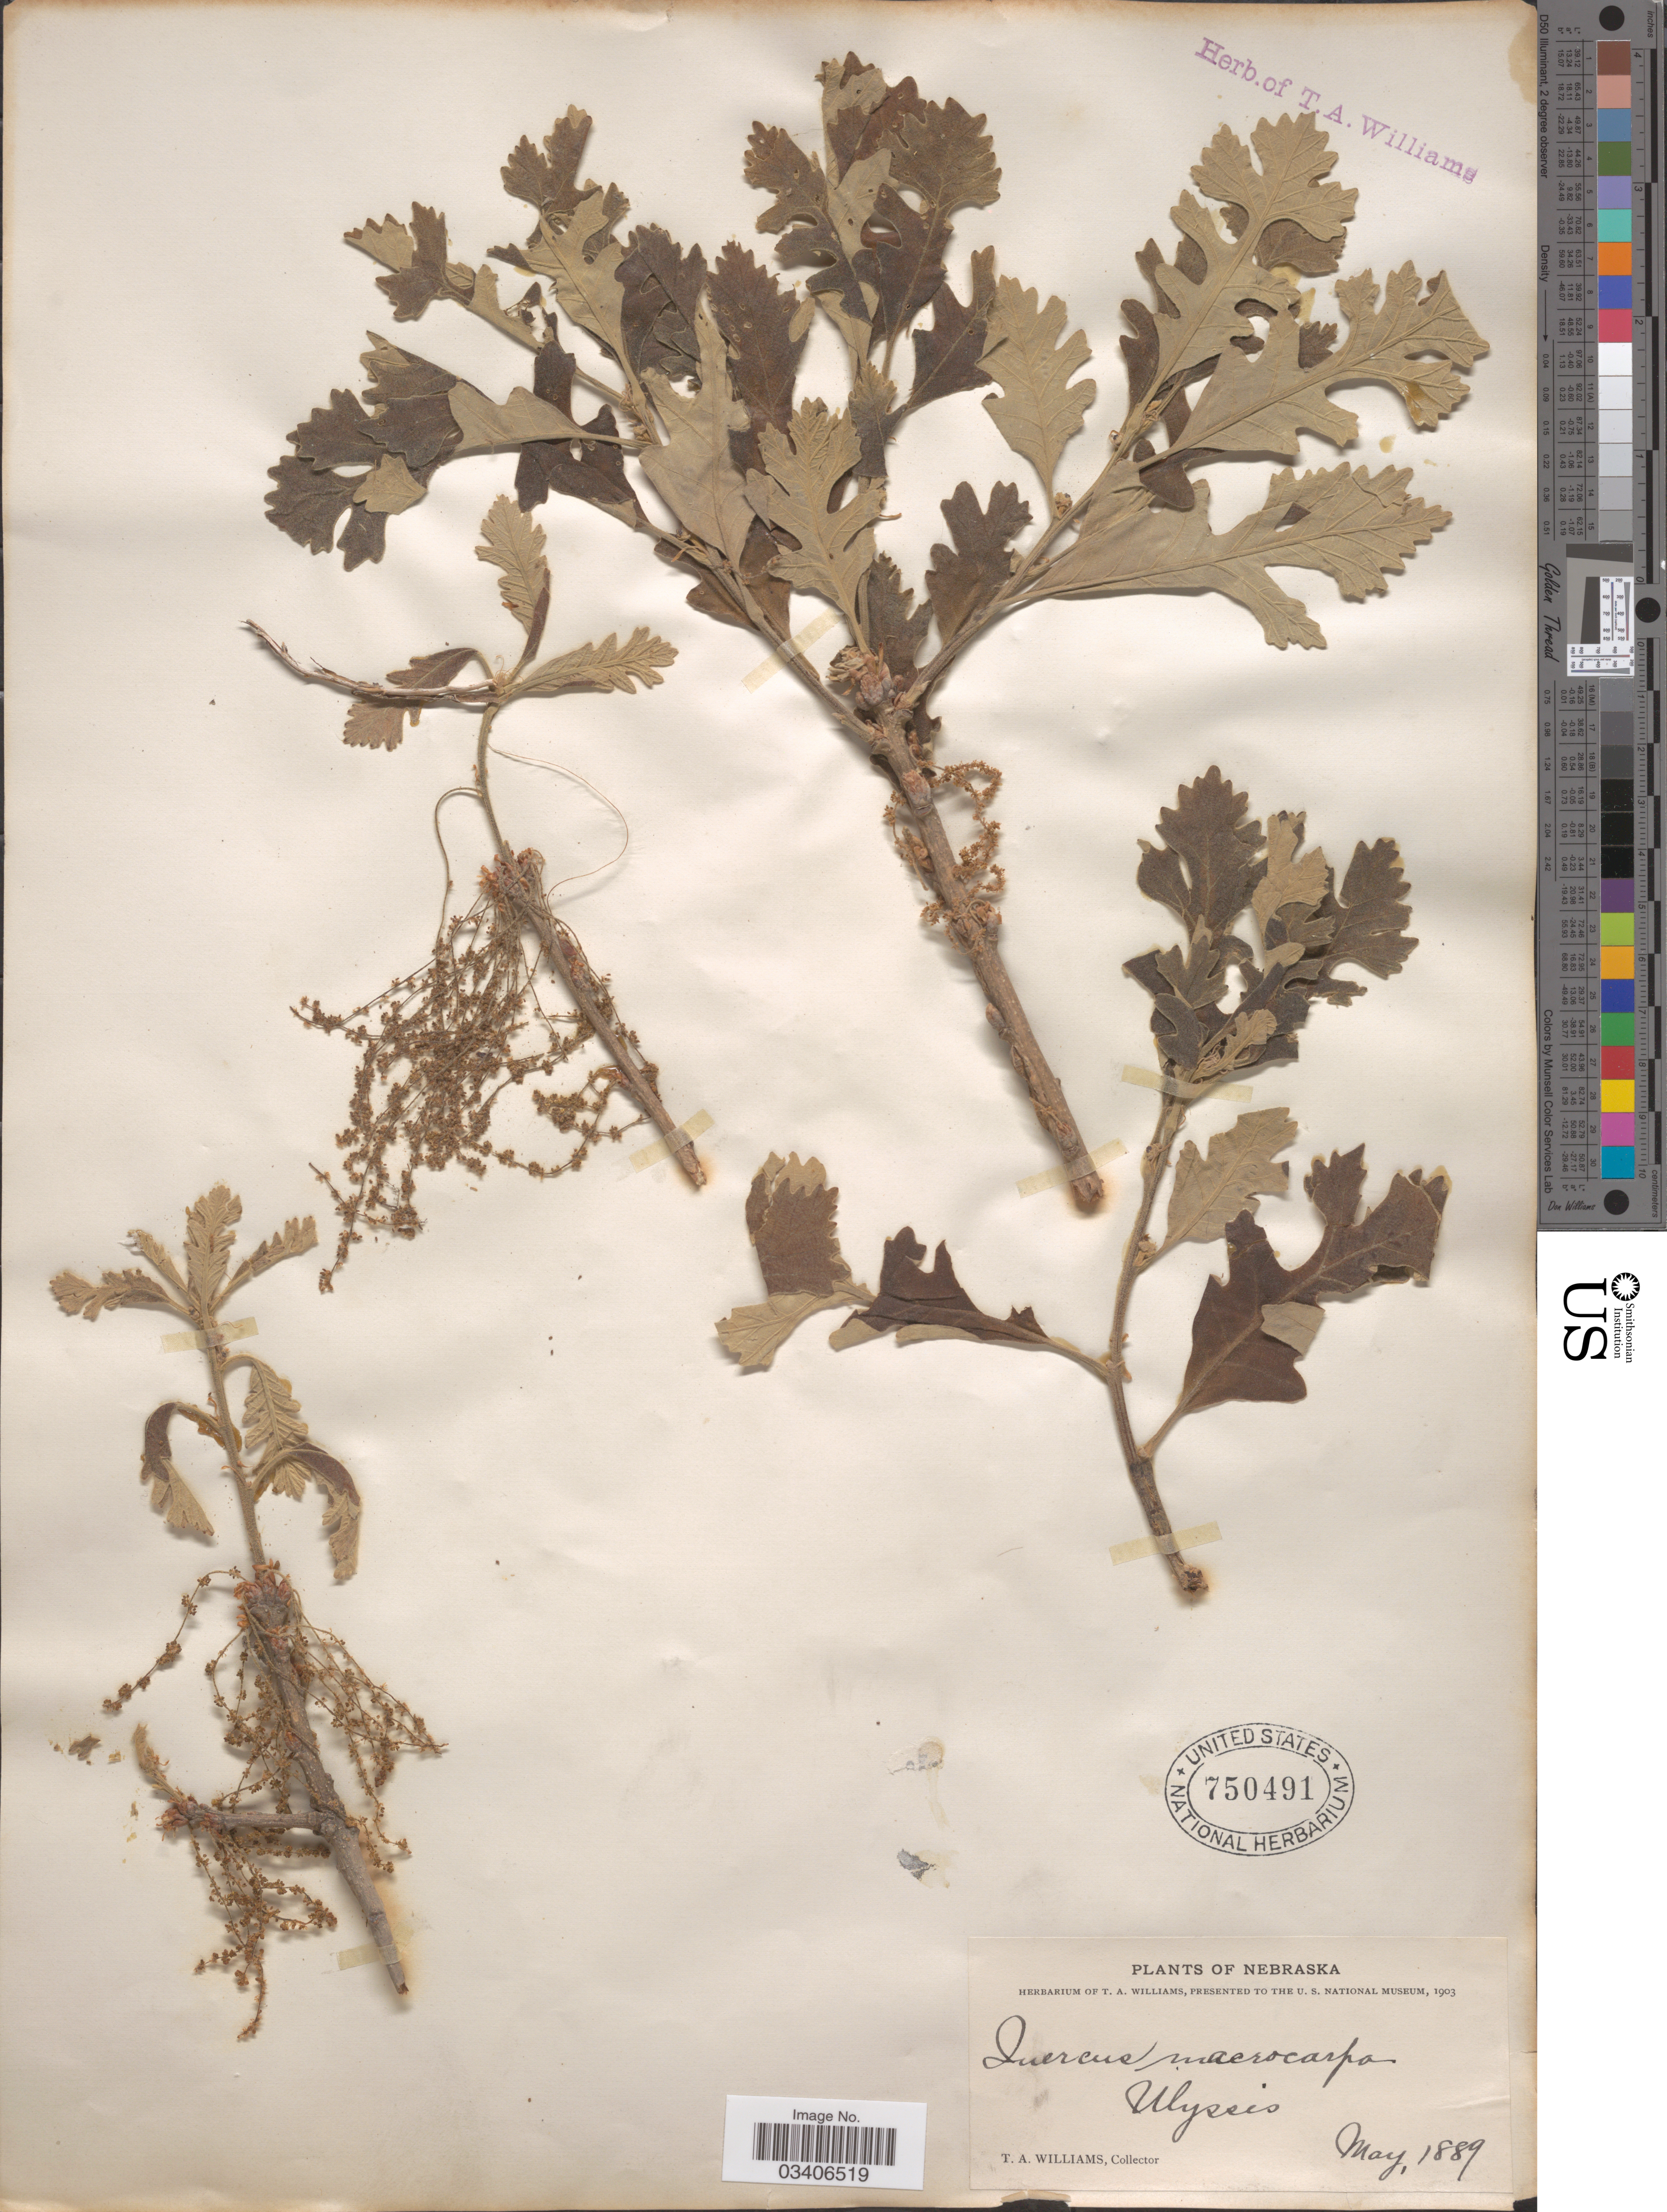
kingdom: Plantae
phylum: Tracheophyta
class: Magnoliopsida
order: Fagales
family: Fagaceae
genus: Quercus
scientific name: Quercus macrocarpa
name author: Michx.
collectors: T. Williams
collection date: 1889-05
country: United States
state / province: Nebraska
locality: Ulyssis.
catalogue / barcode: US 750491